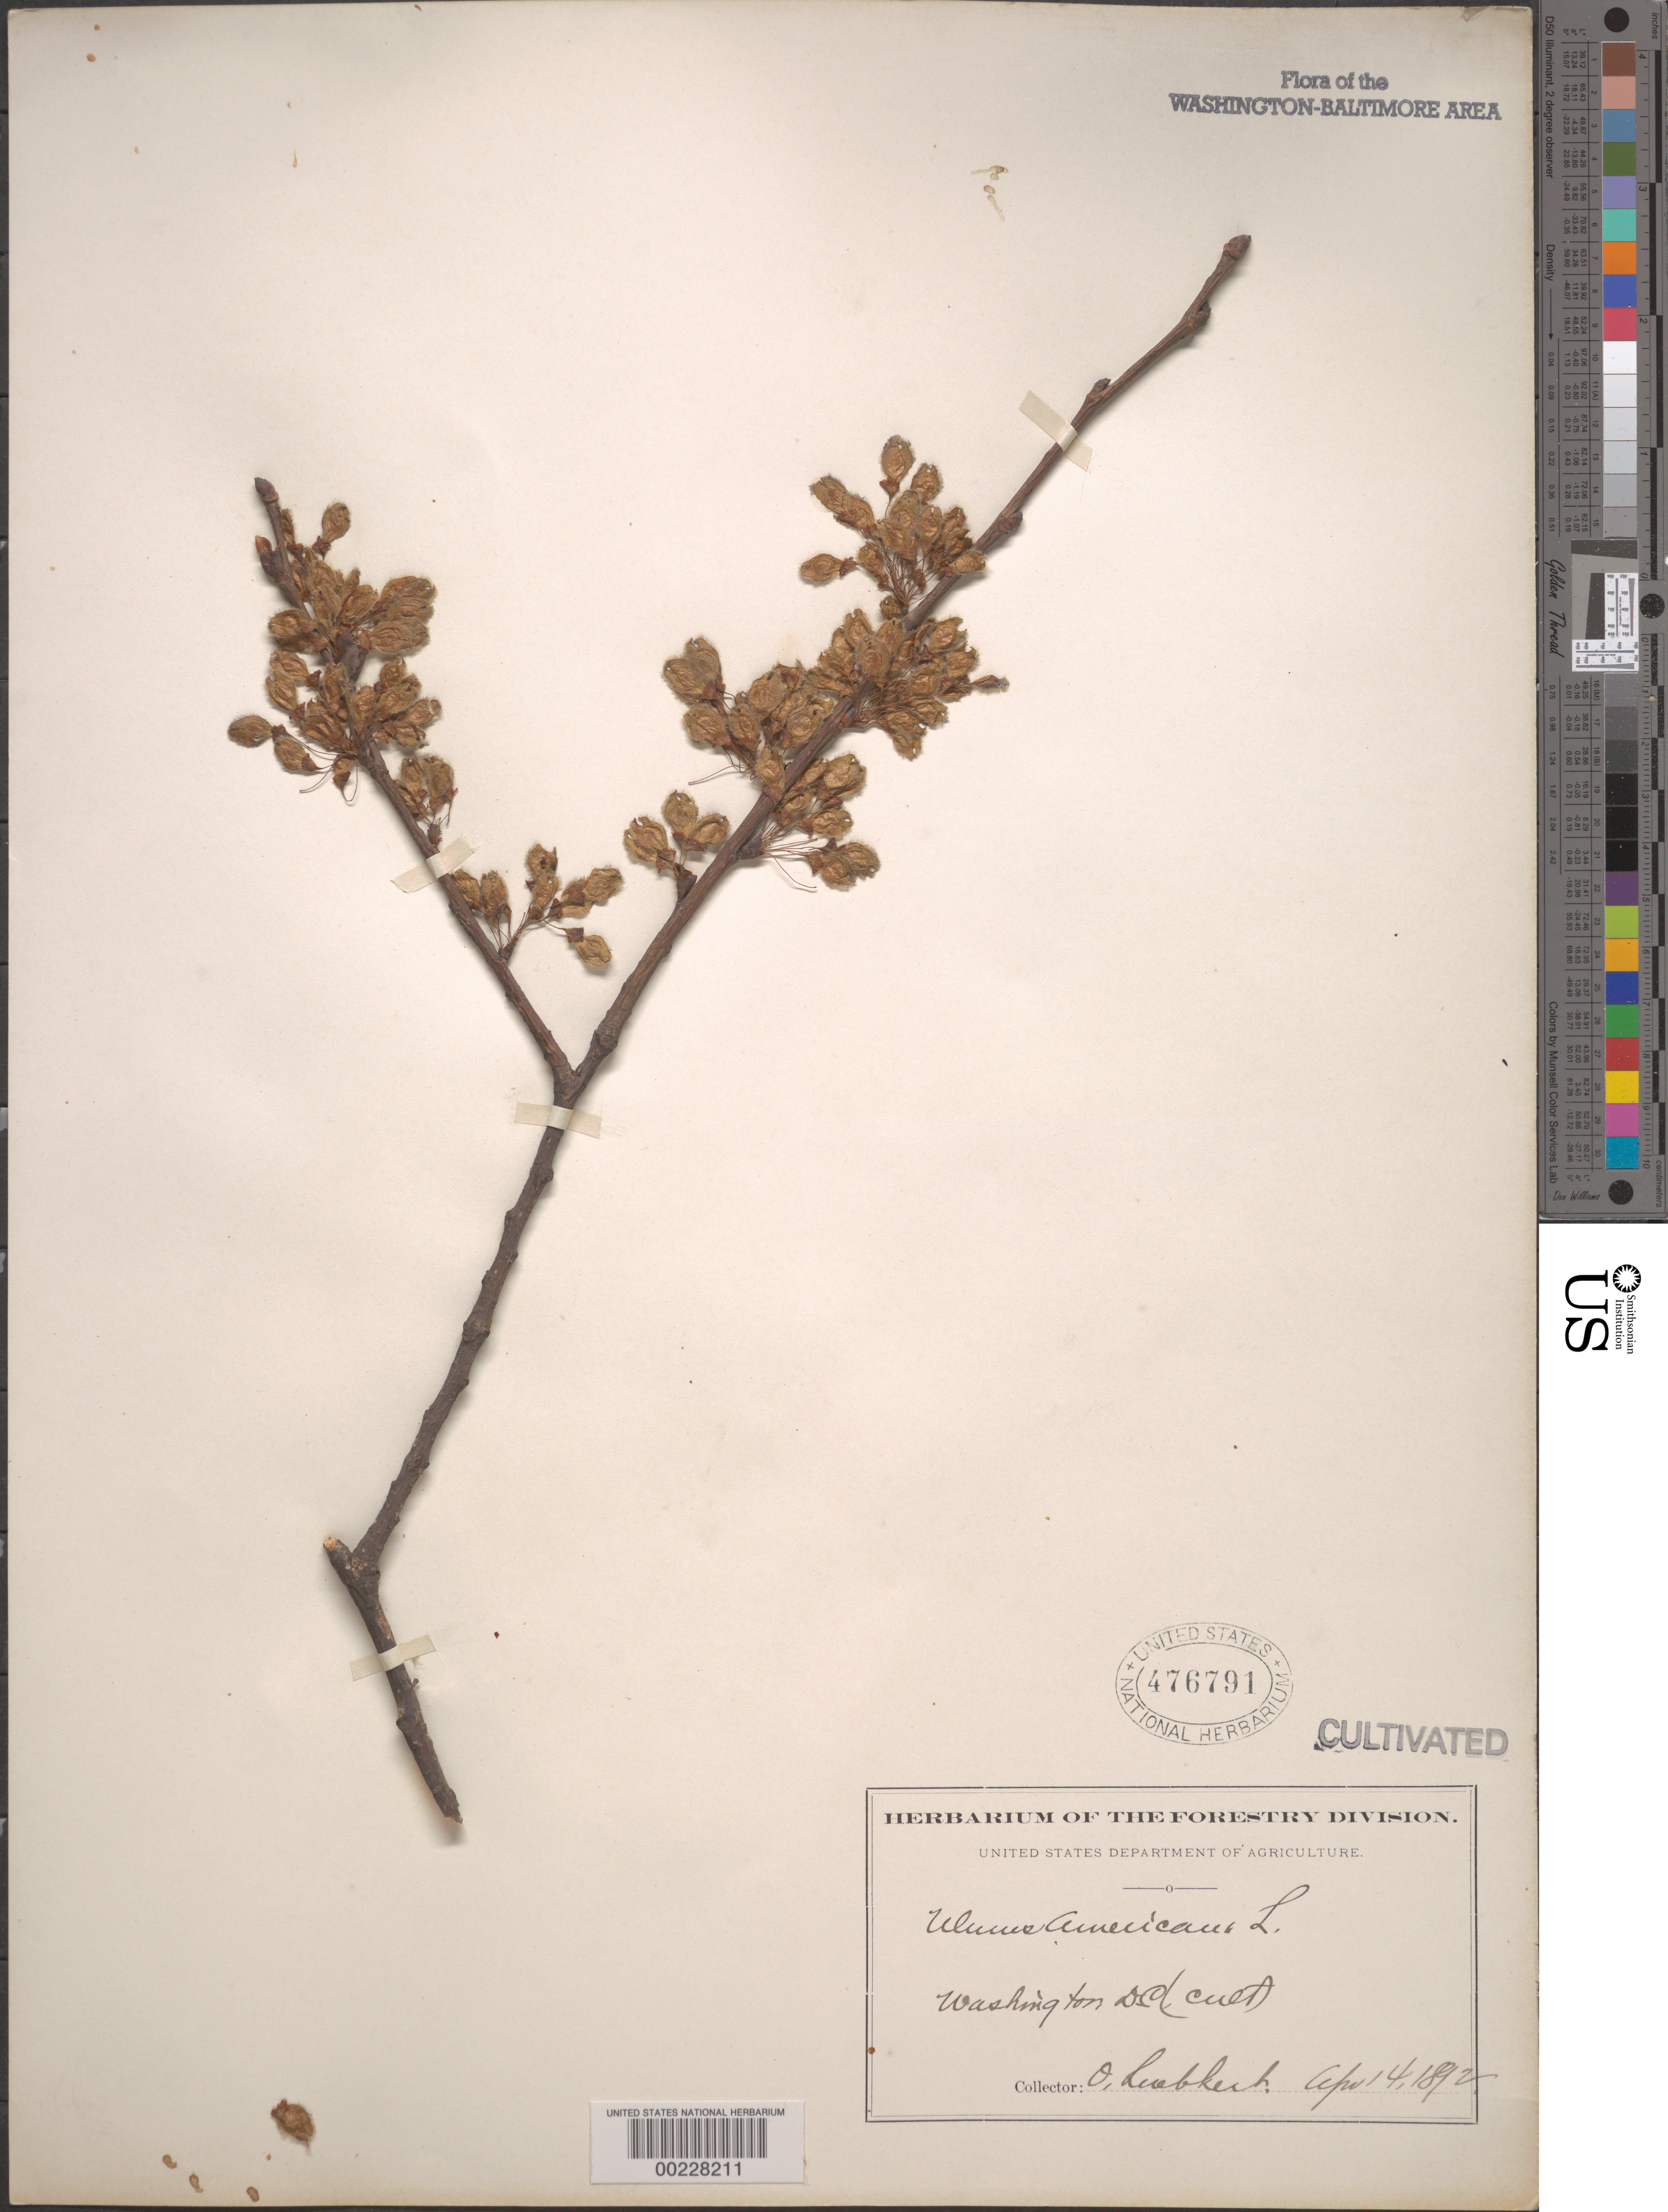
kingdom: Plantae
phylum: Tracheophyta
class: Magnoliopsida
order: Rosales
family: Ulmaceae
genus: Ulmus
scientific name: Ulmus americana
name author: L.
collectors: O. Luebkerh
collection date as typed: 14 Apr 1892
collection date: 1892-04-14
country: United States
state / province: District of Columbia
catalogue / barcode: US 476791